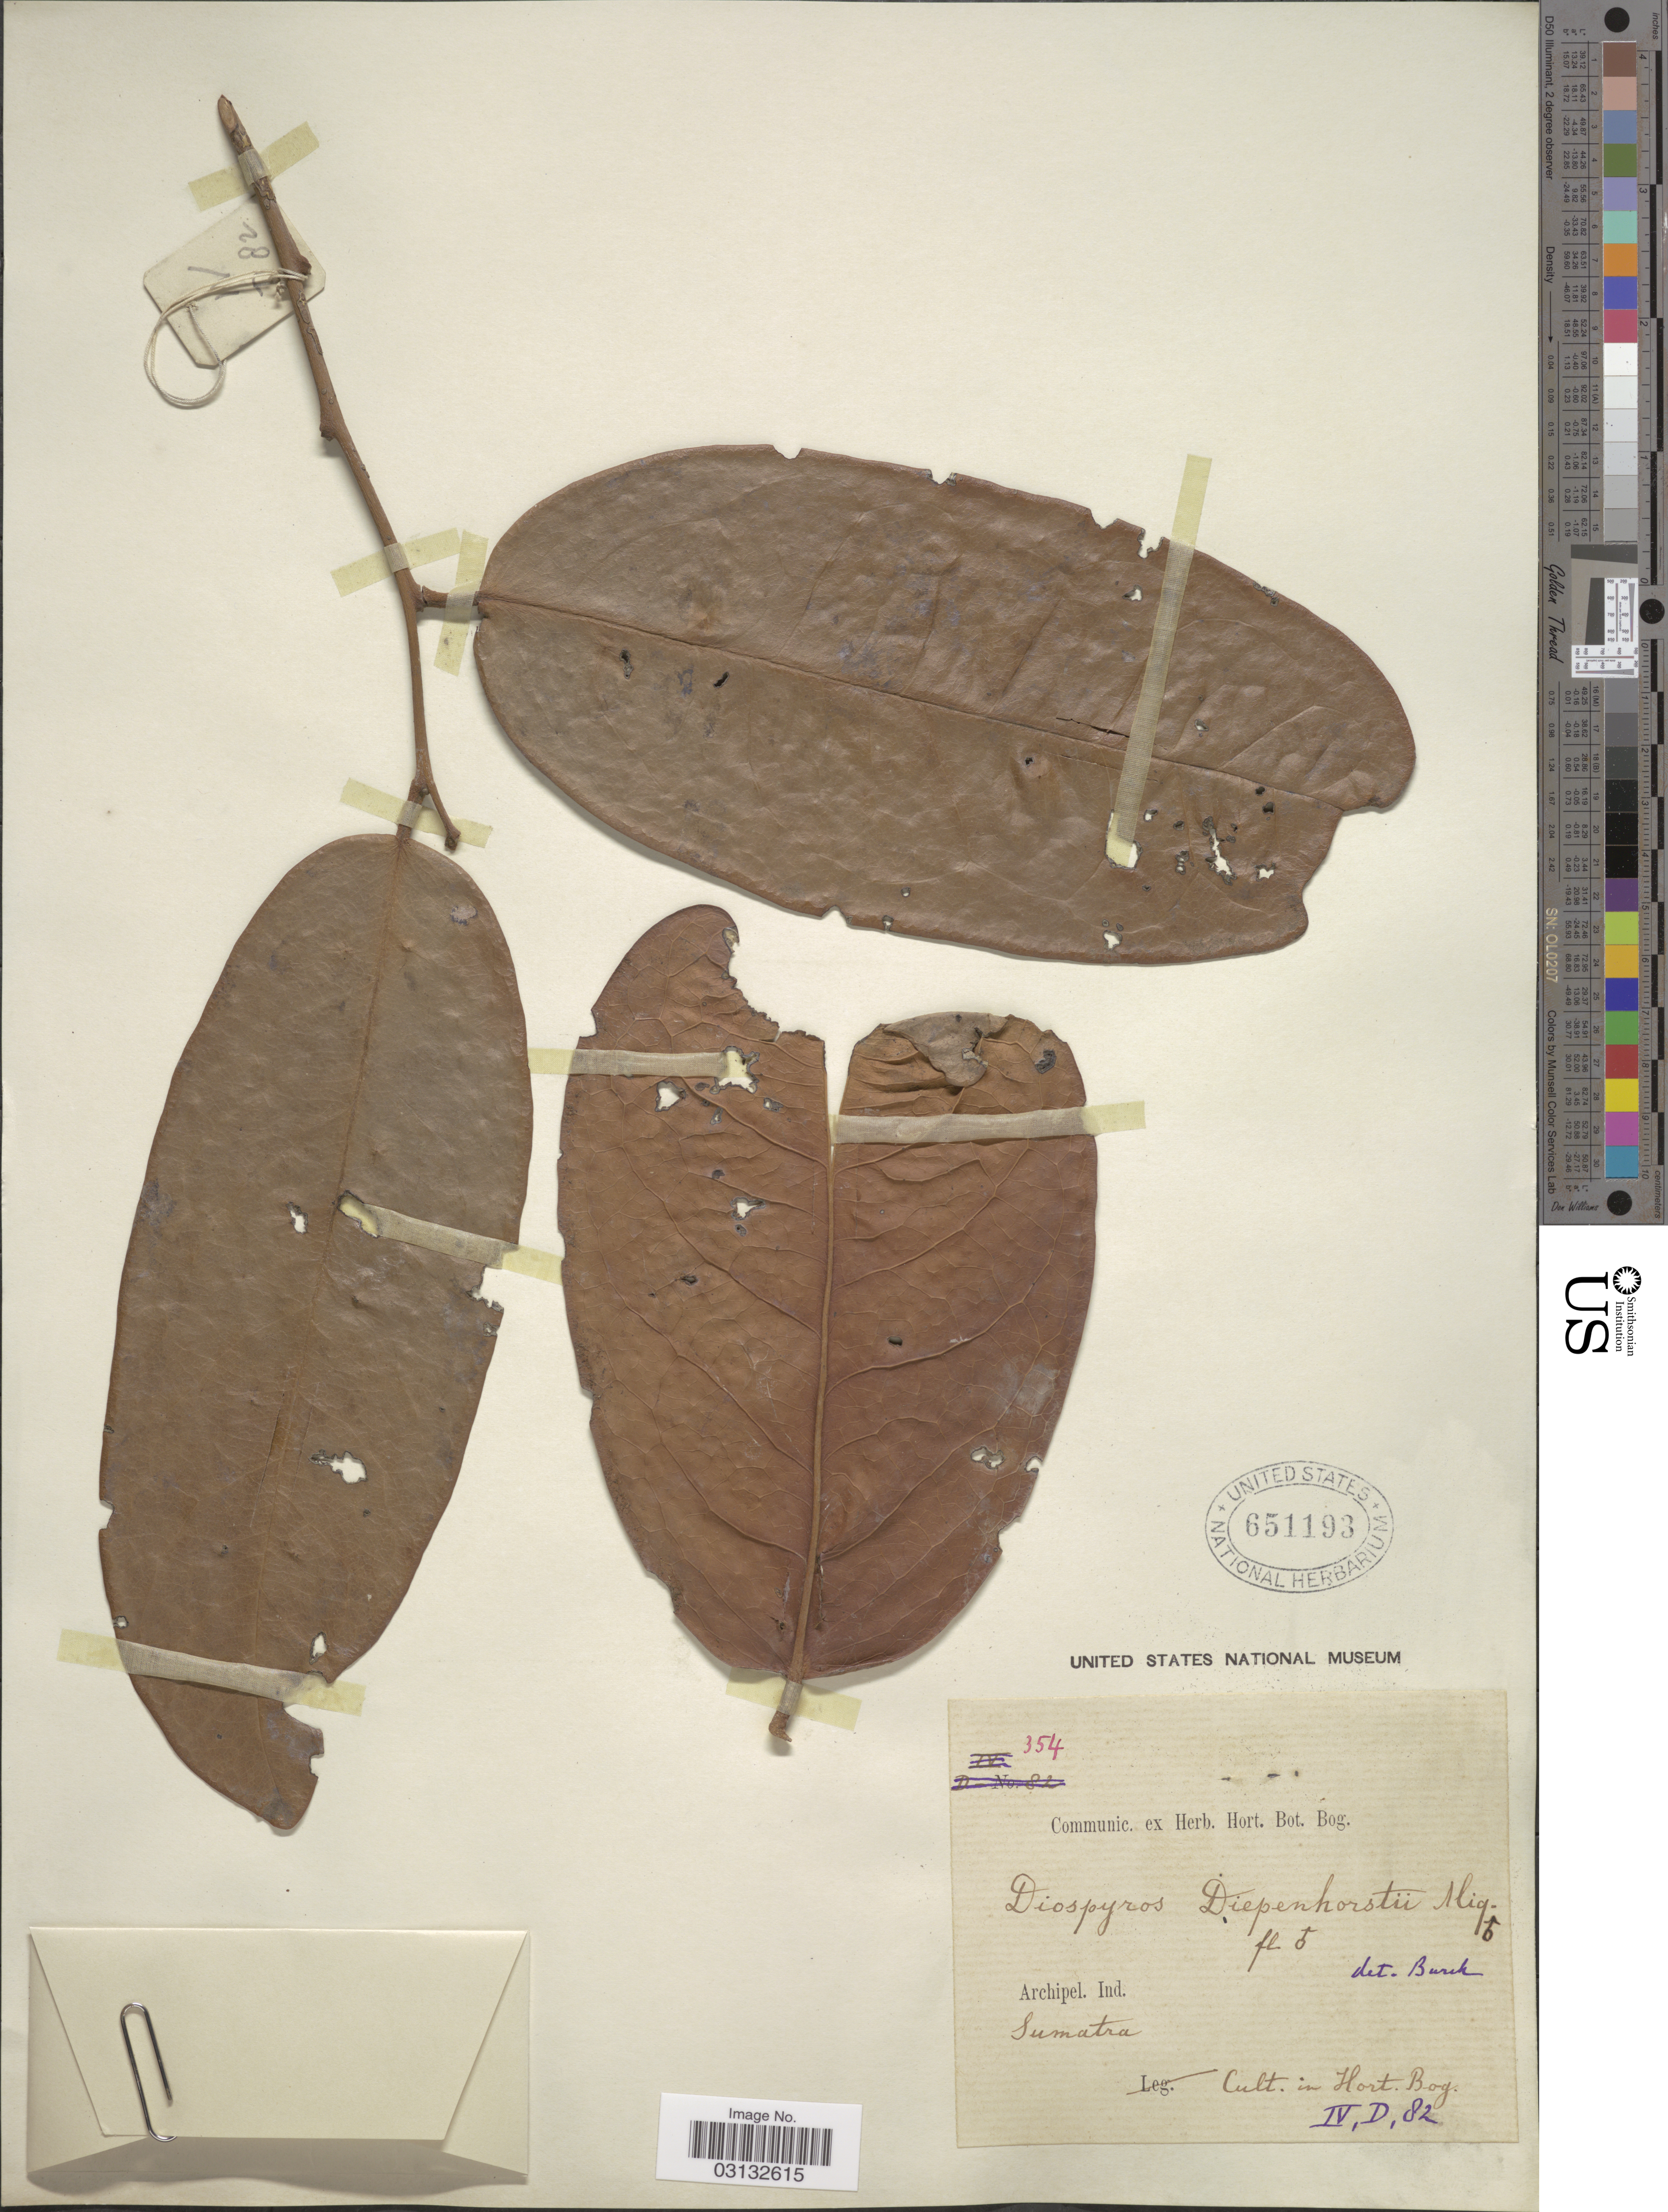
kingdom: Plantae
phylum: Tracheophyta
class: Magnoliopsida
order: Ericales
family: Ebenaceae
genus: Diospyros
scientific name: Diospyros diepenhorstii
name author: Miq.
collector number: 354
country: Indonesia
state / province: Sumatra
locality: Archipel. Ind. Sumatra. Cult. in Hort. Bog. IV, D, 82.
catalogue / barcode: US 651193